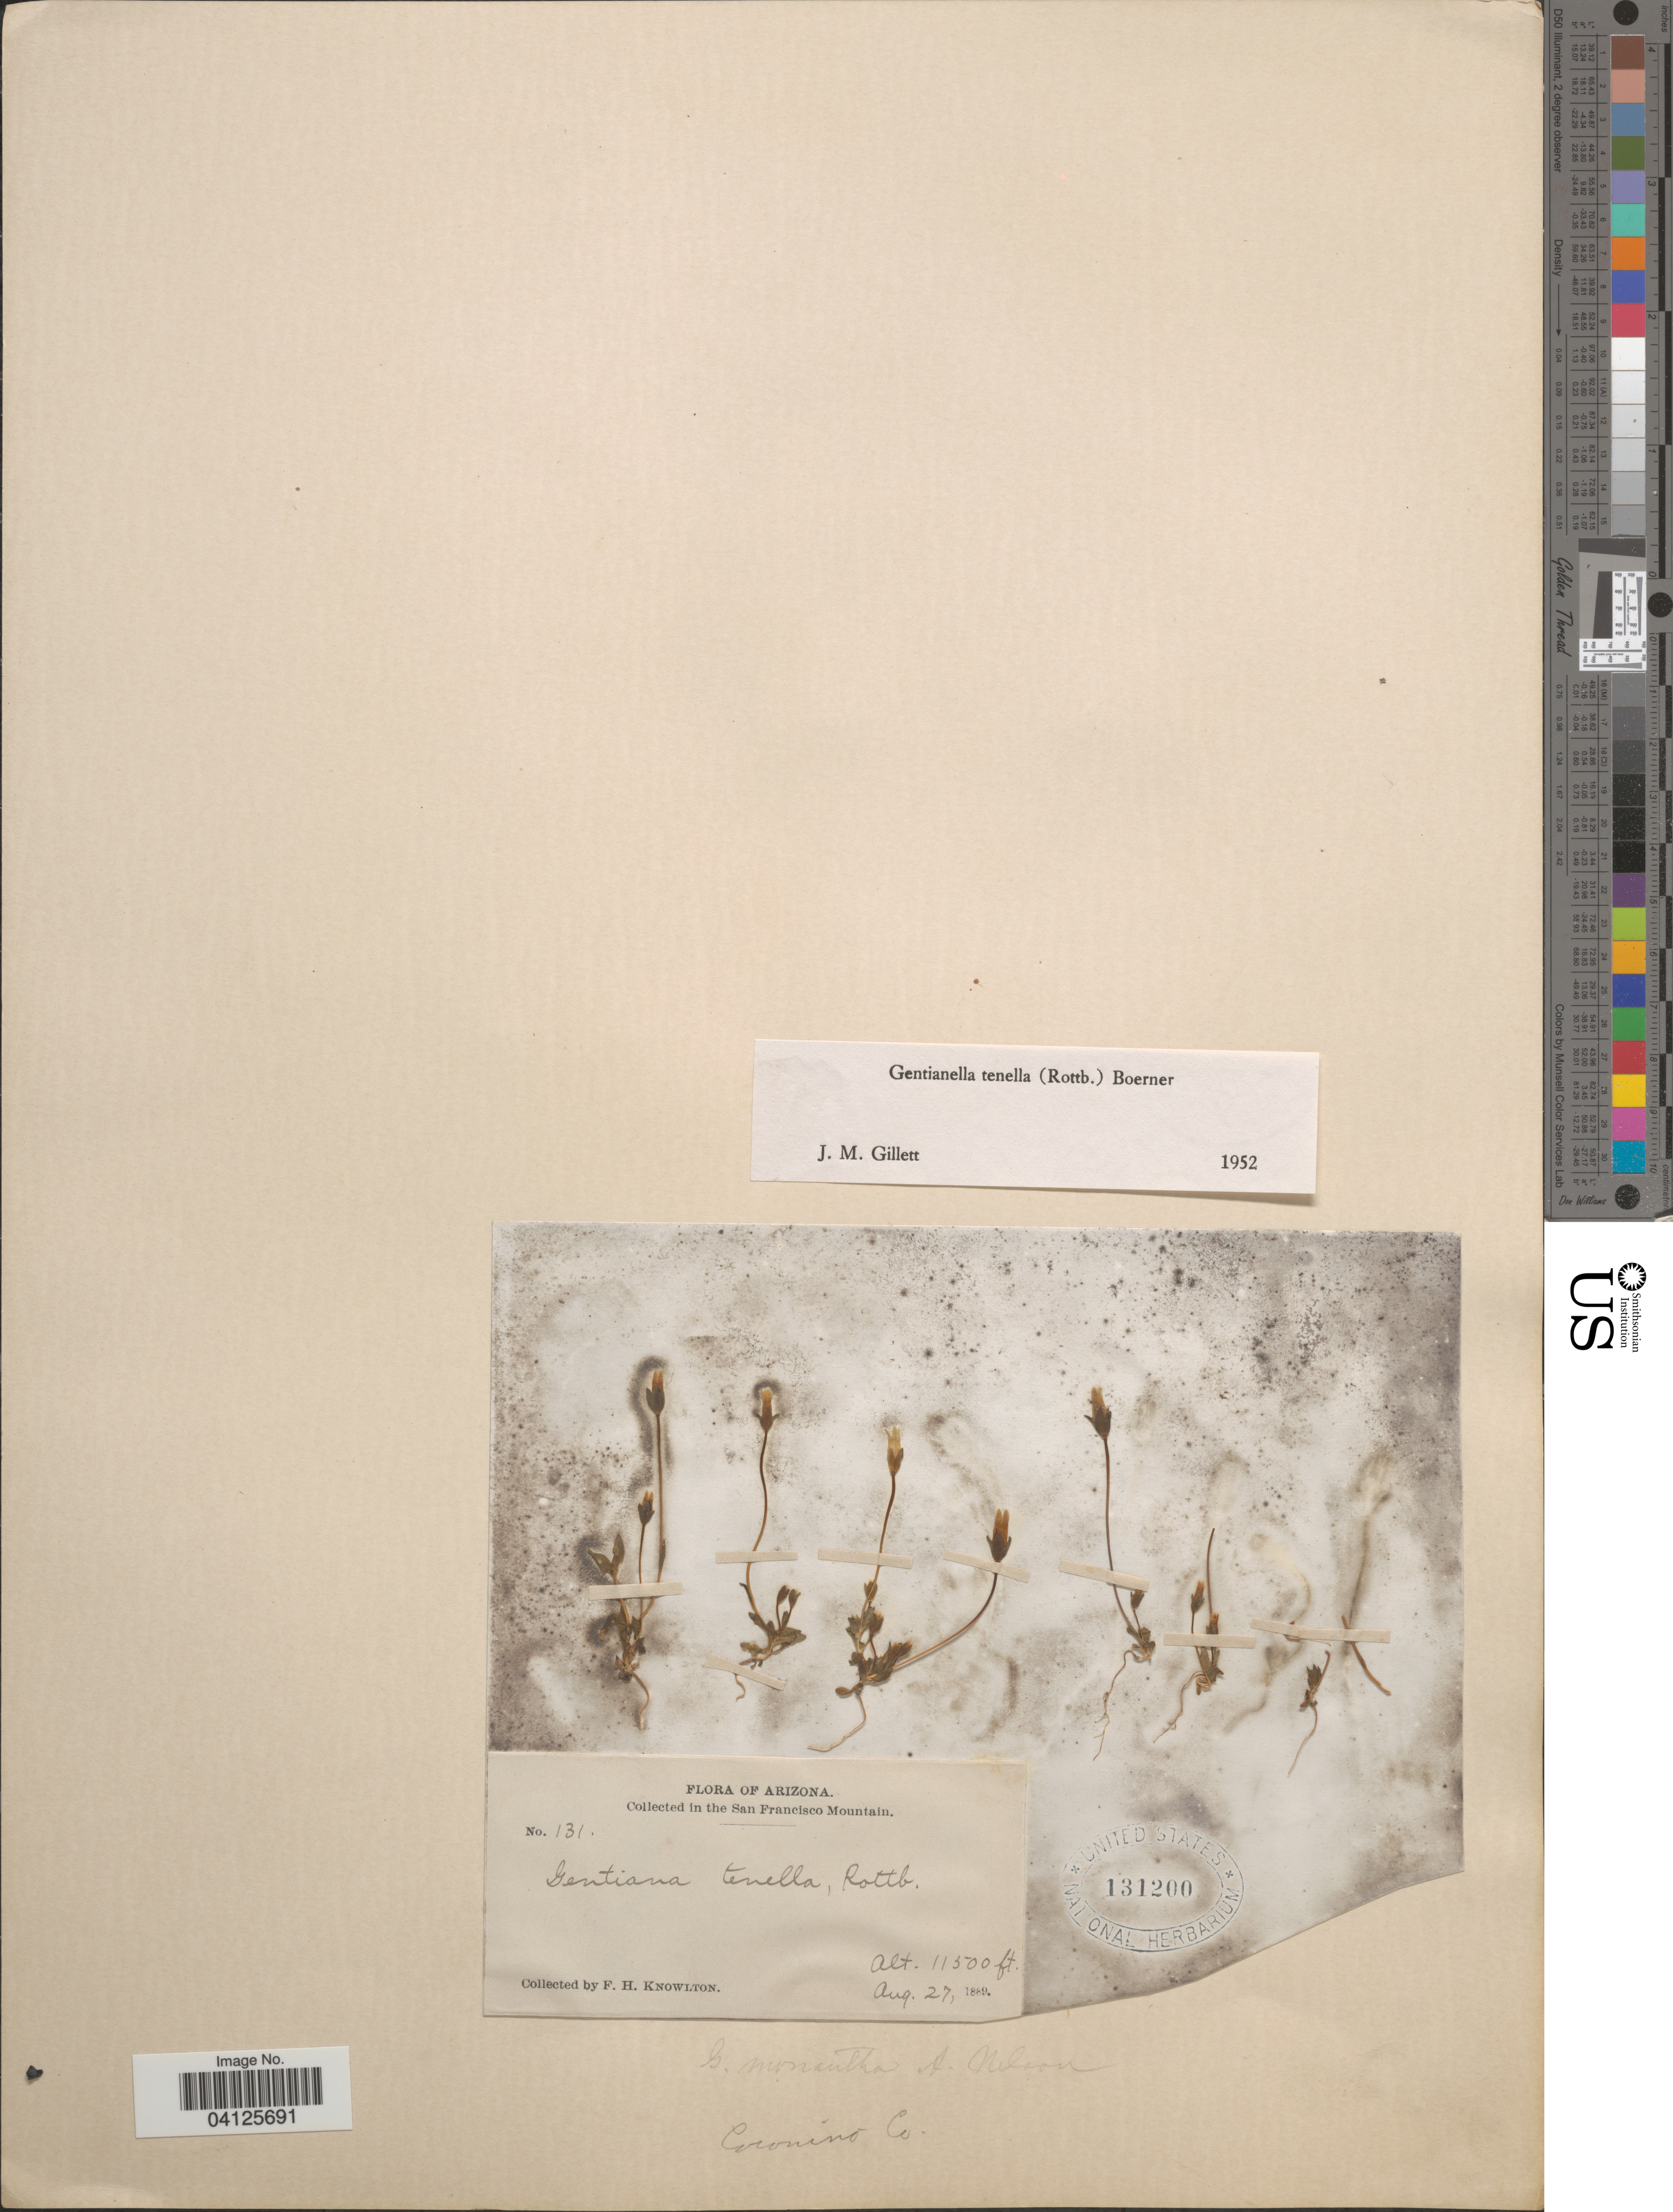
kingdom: Plantae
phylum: Tracheophyta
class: Magnoliopsida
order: Gentianales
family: Gentianaceae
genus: Gentianella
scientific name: Gentianella tenella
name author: (Rottb.) Börner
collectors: F. H. Knowlton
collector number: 131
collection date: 1889-08-27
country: United States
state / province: Arizona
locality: The San Francisco Mountain.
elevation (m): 3505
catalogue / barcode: US 131200